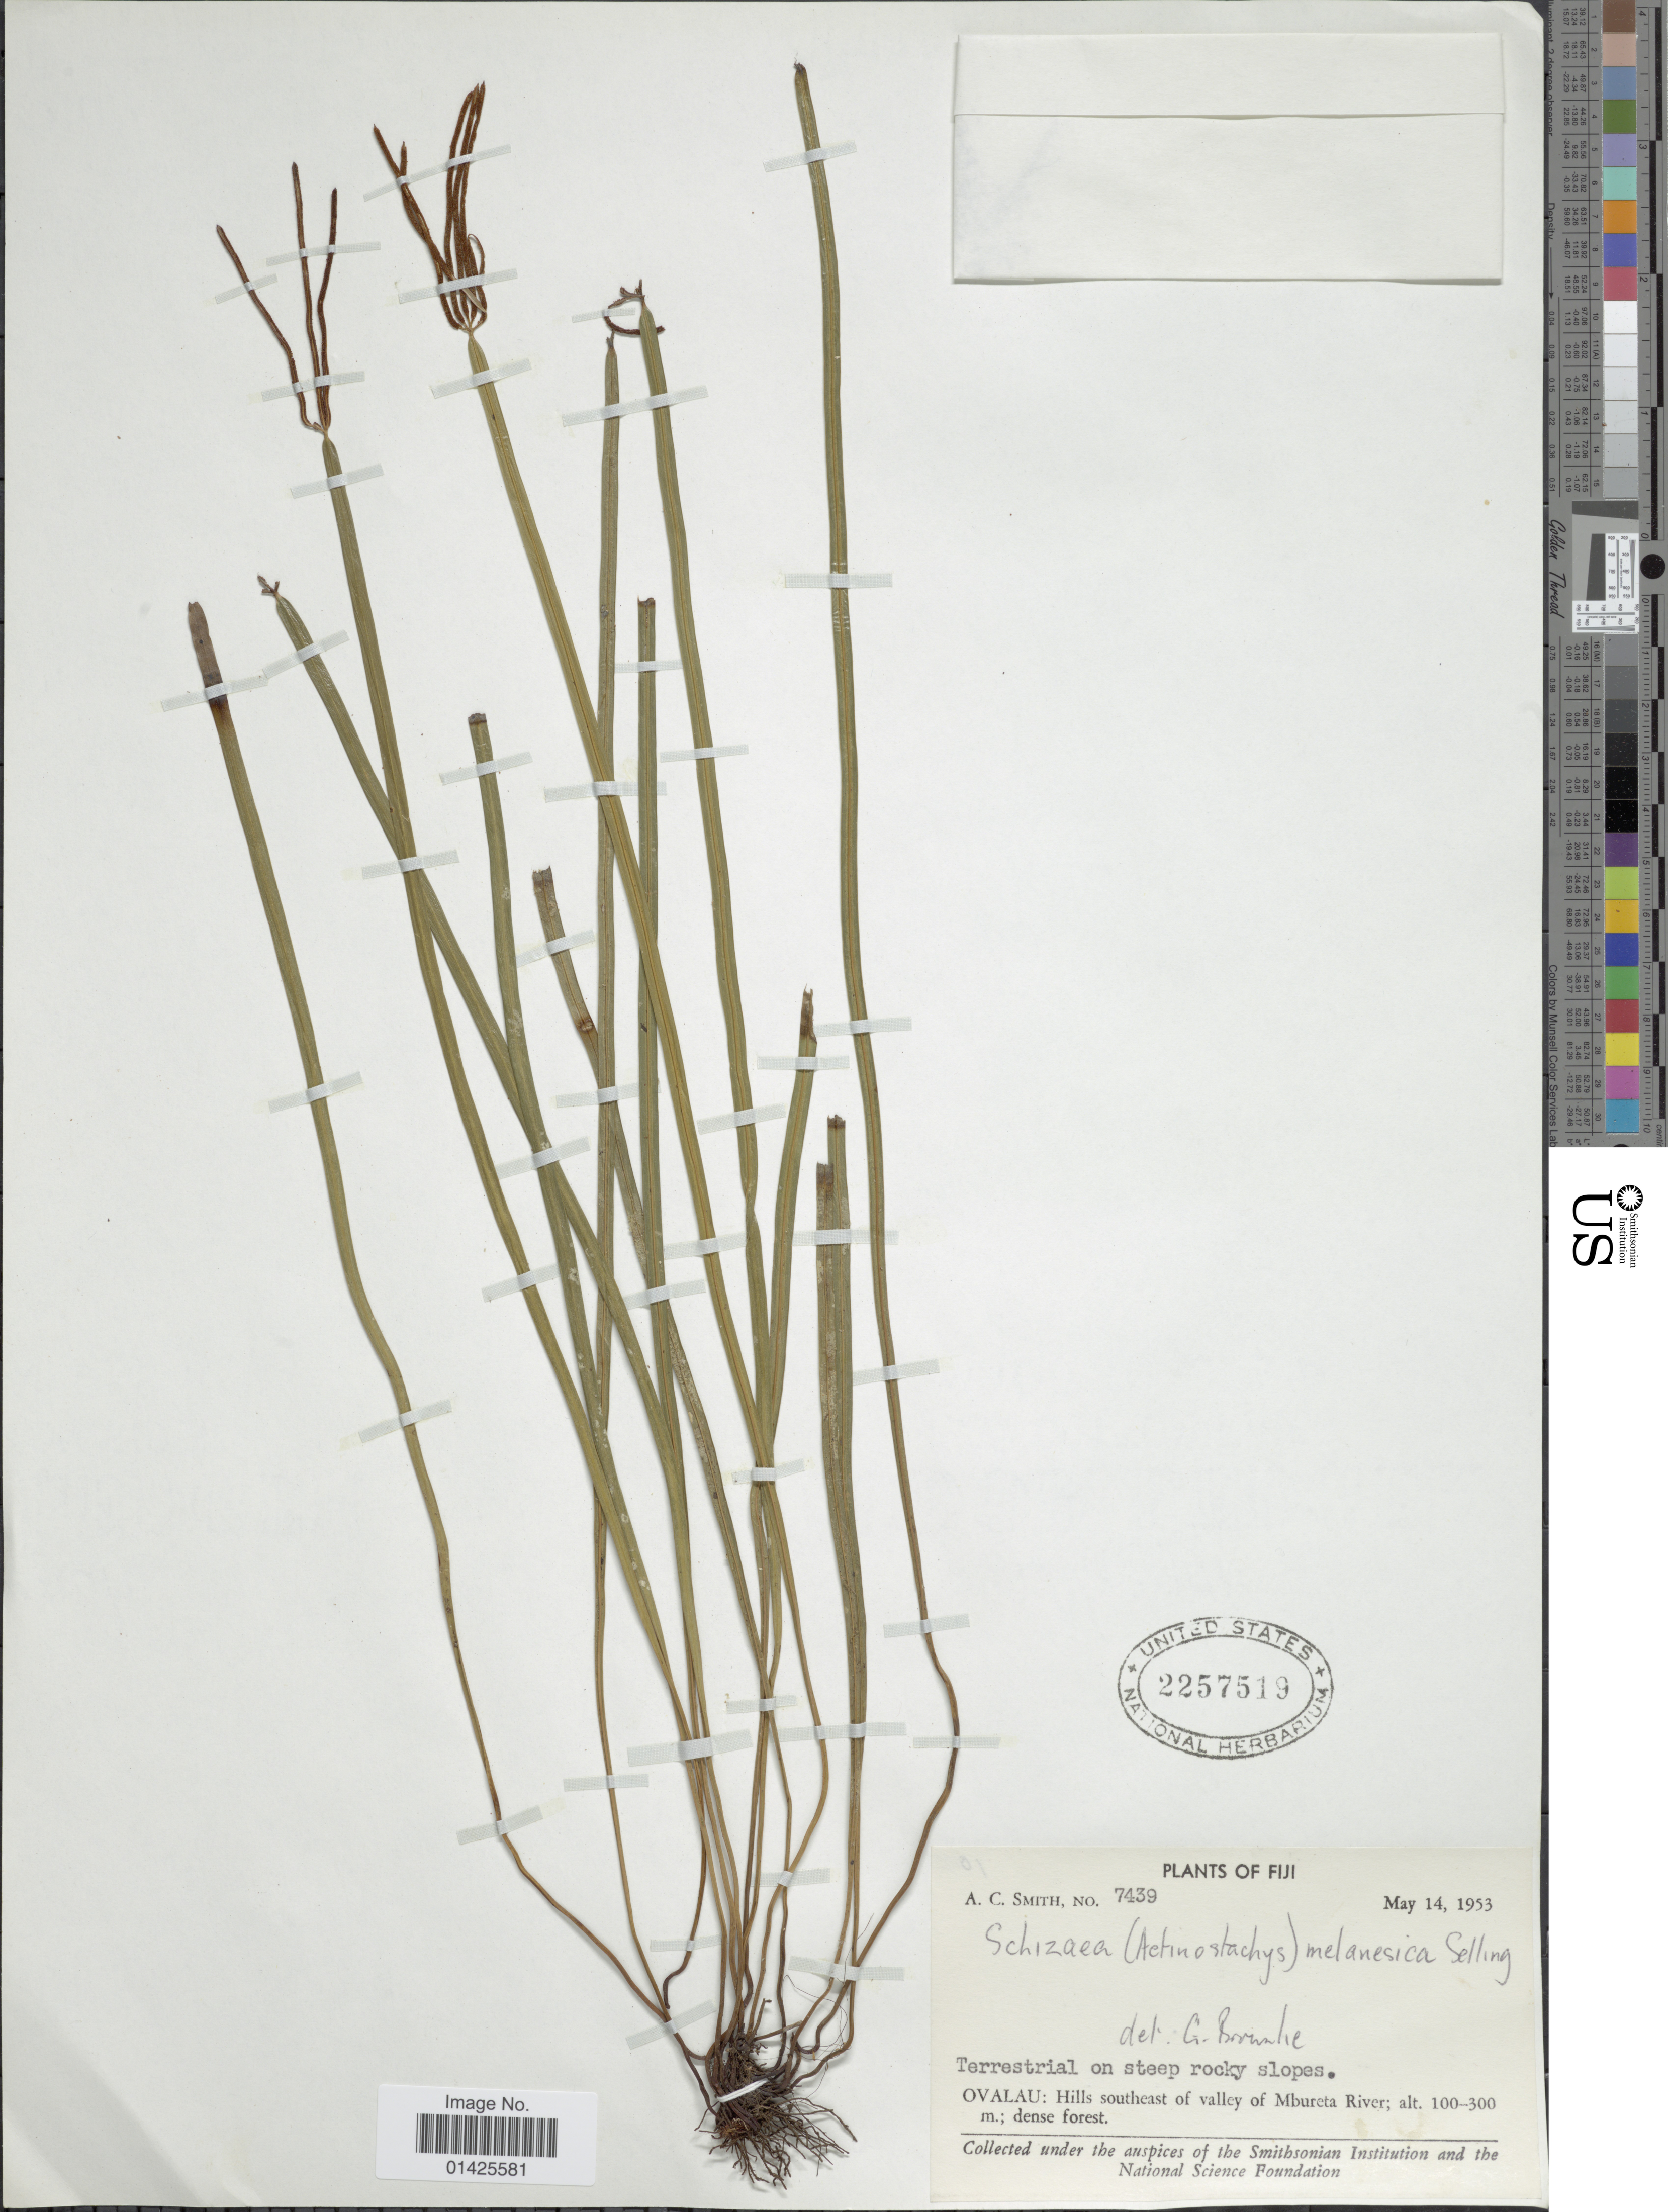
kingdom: Plantae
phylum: Tracheophyta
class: Polypodiopsida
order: Schizaeales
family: Schizaeaceae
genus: Actinostachys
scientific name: Actinostachys melanesica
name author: C.F. Reed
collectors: A. C. Smith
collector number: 7439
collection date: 1953-05-14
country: Fiji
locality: Ovalau: Hills southeast of valley Mbureta River, dense forest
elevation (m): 100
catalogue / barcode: US 225719